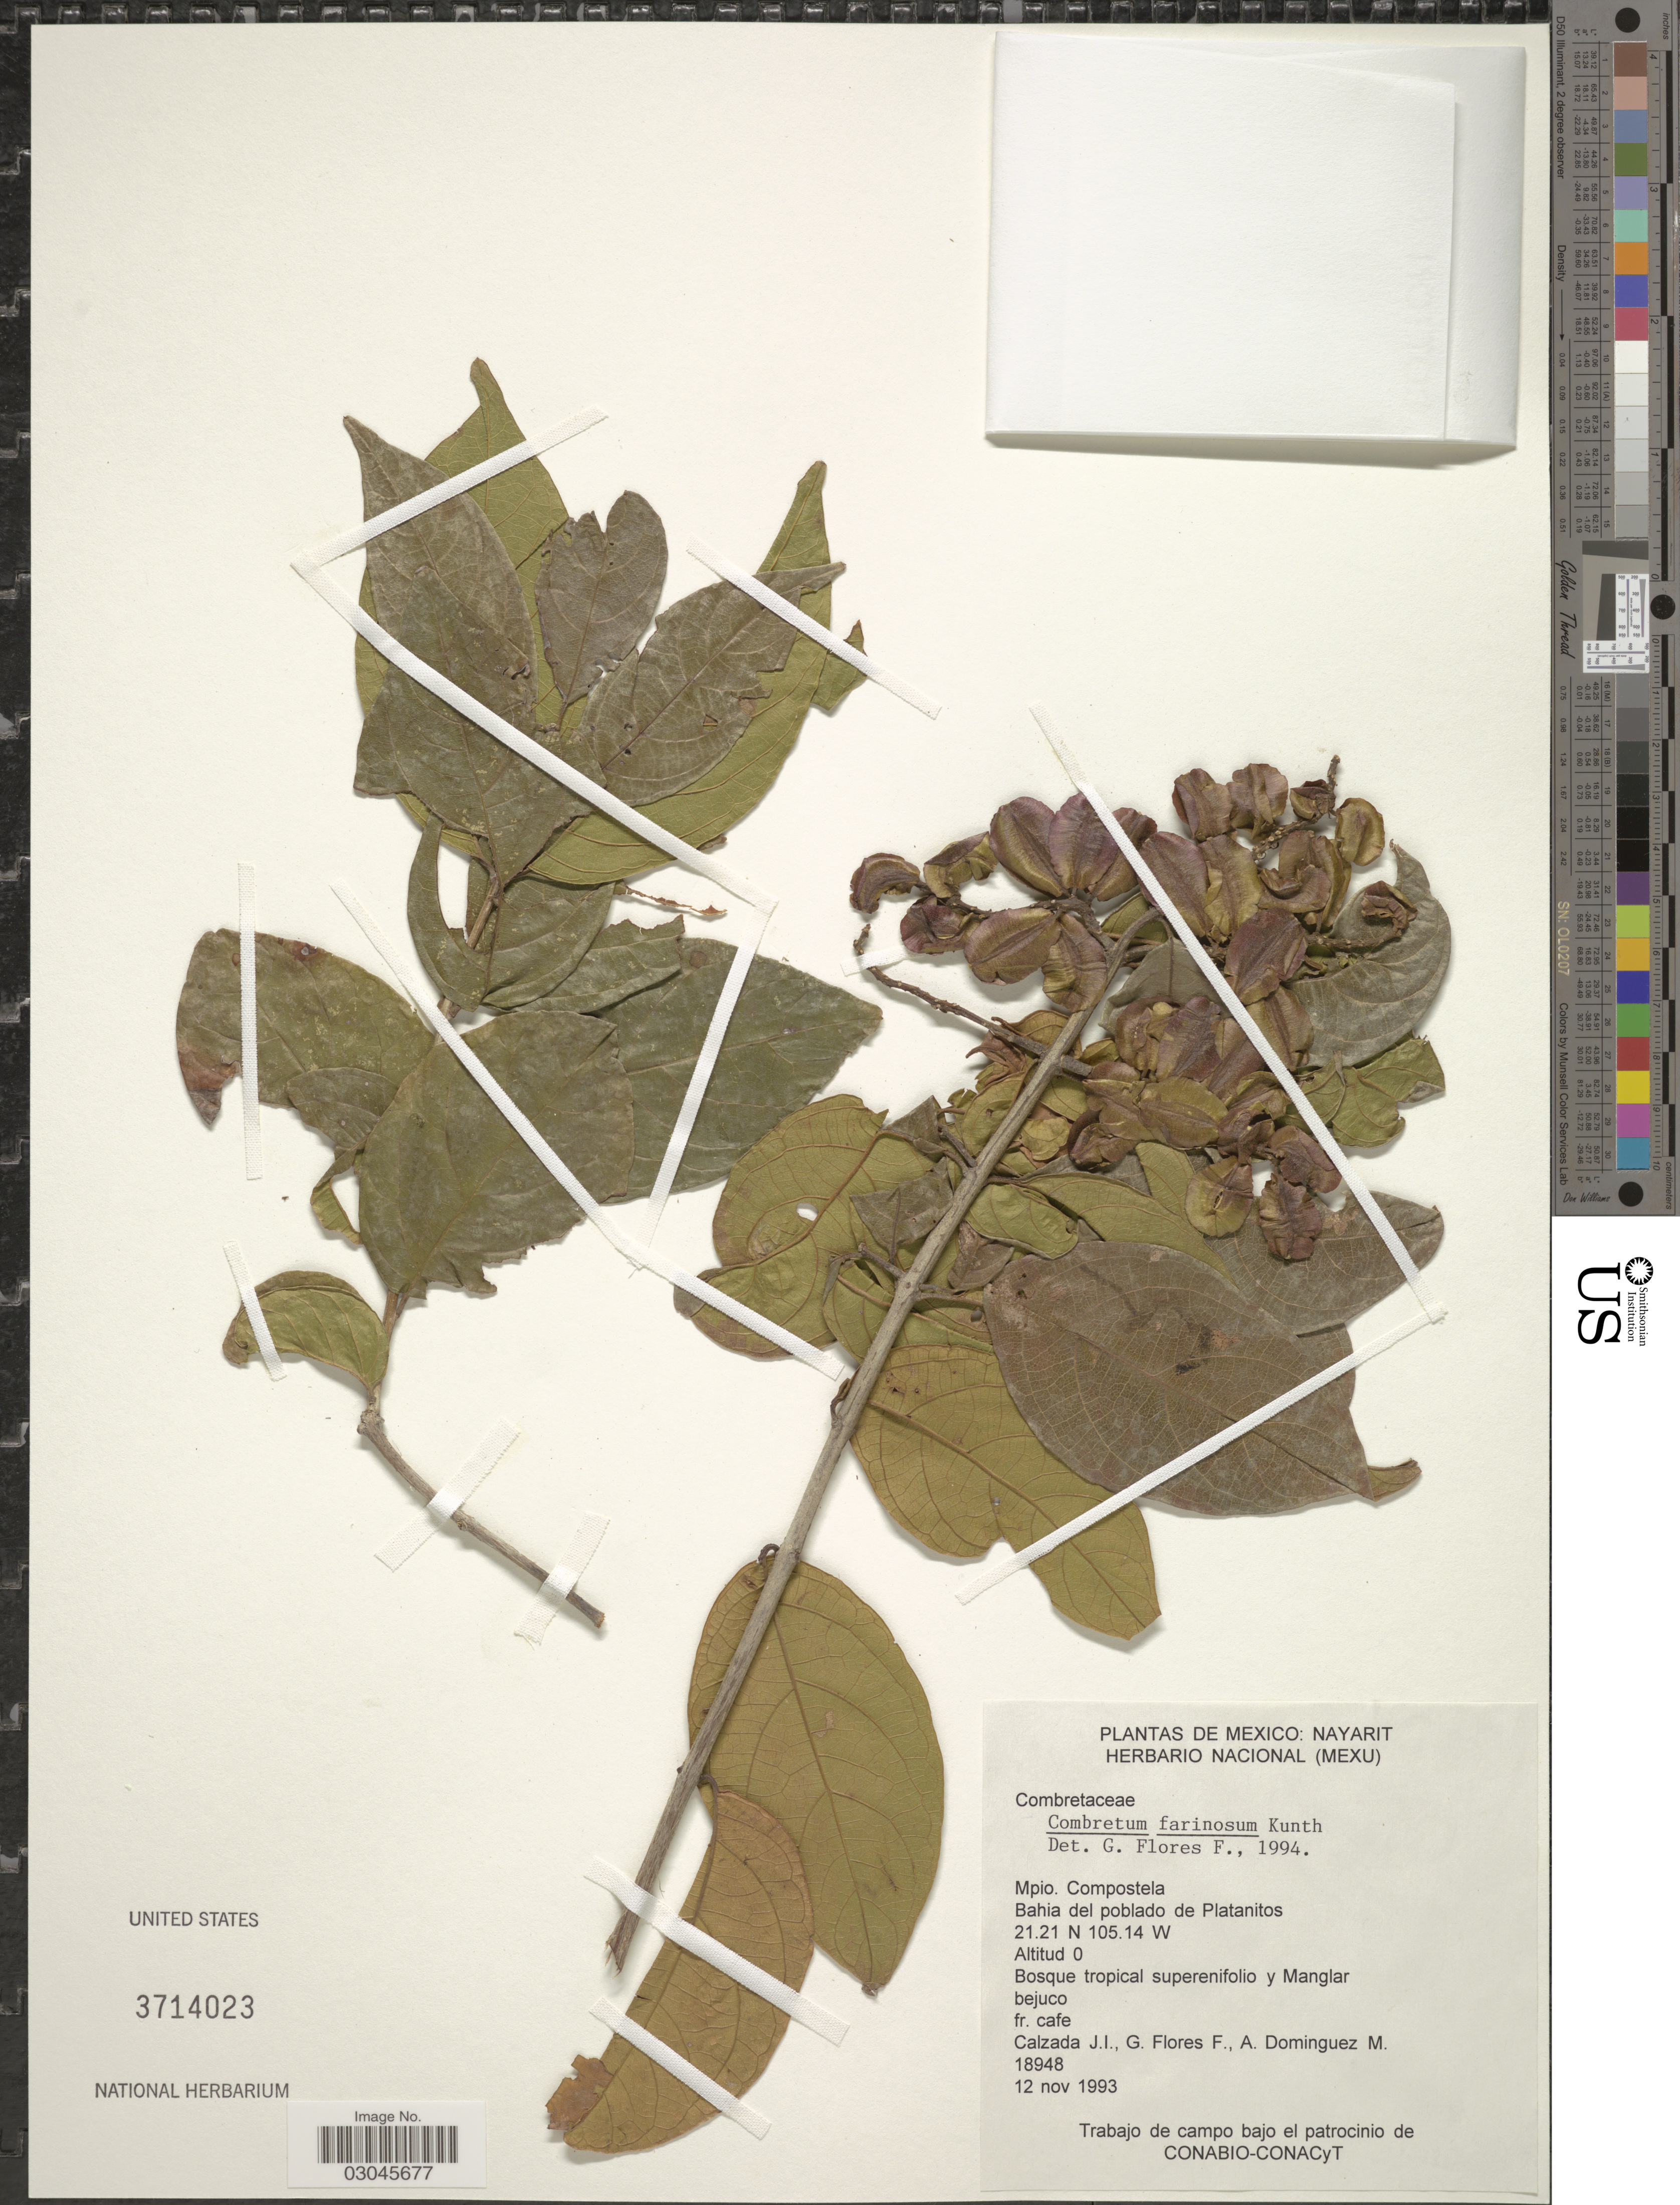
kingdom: Plantae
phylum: Tracheophyta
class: Magnoliopsida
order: Myrtales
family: Combretaceae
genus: Combretum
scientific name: Combretum farinosum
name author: Kunth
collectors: J. I. Calzada, G. Flores F. & A. Dominguez M.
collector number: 18948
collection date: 1993-11-12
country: Mexico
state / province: Nayarit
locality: Mpio. Compostela. Bahia del poblado de Platanitos.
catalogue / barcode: US 3714023